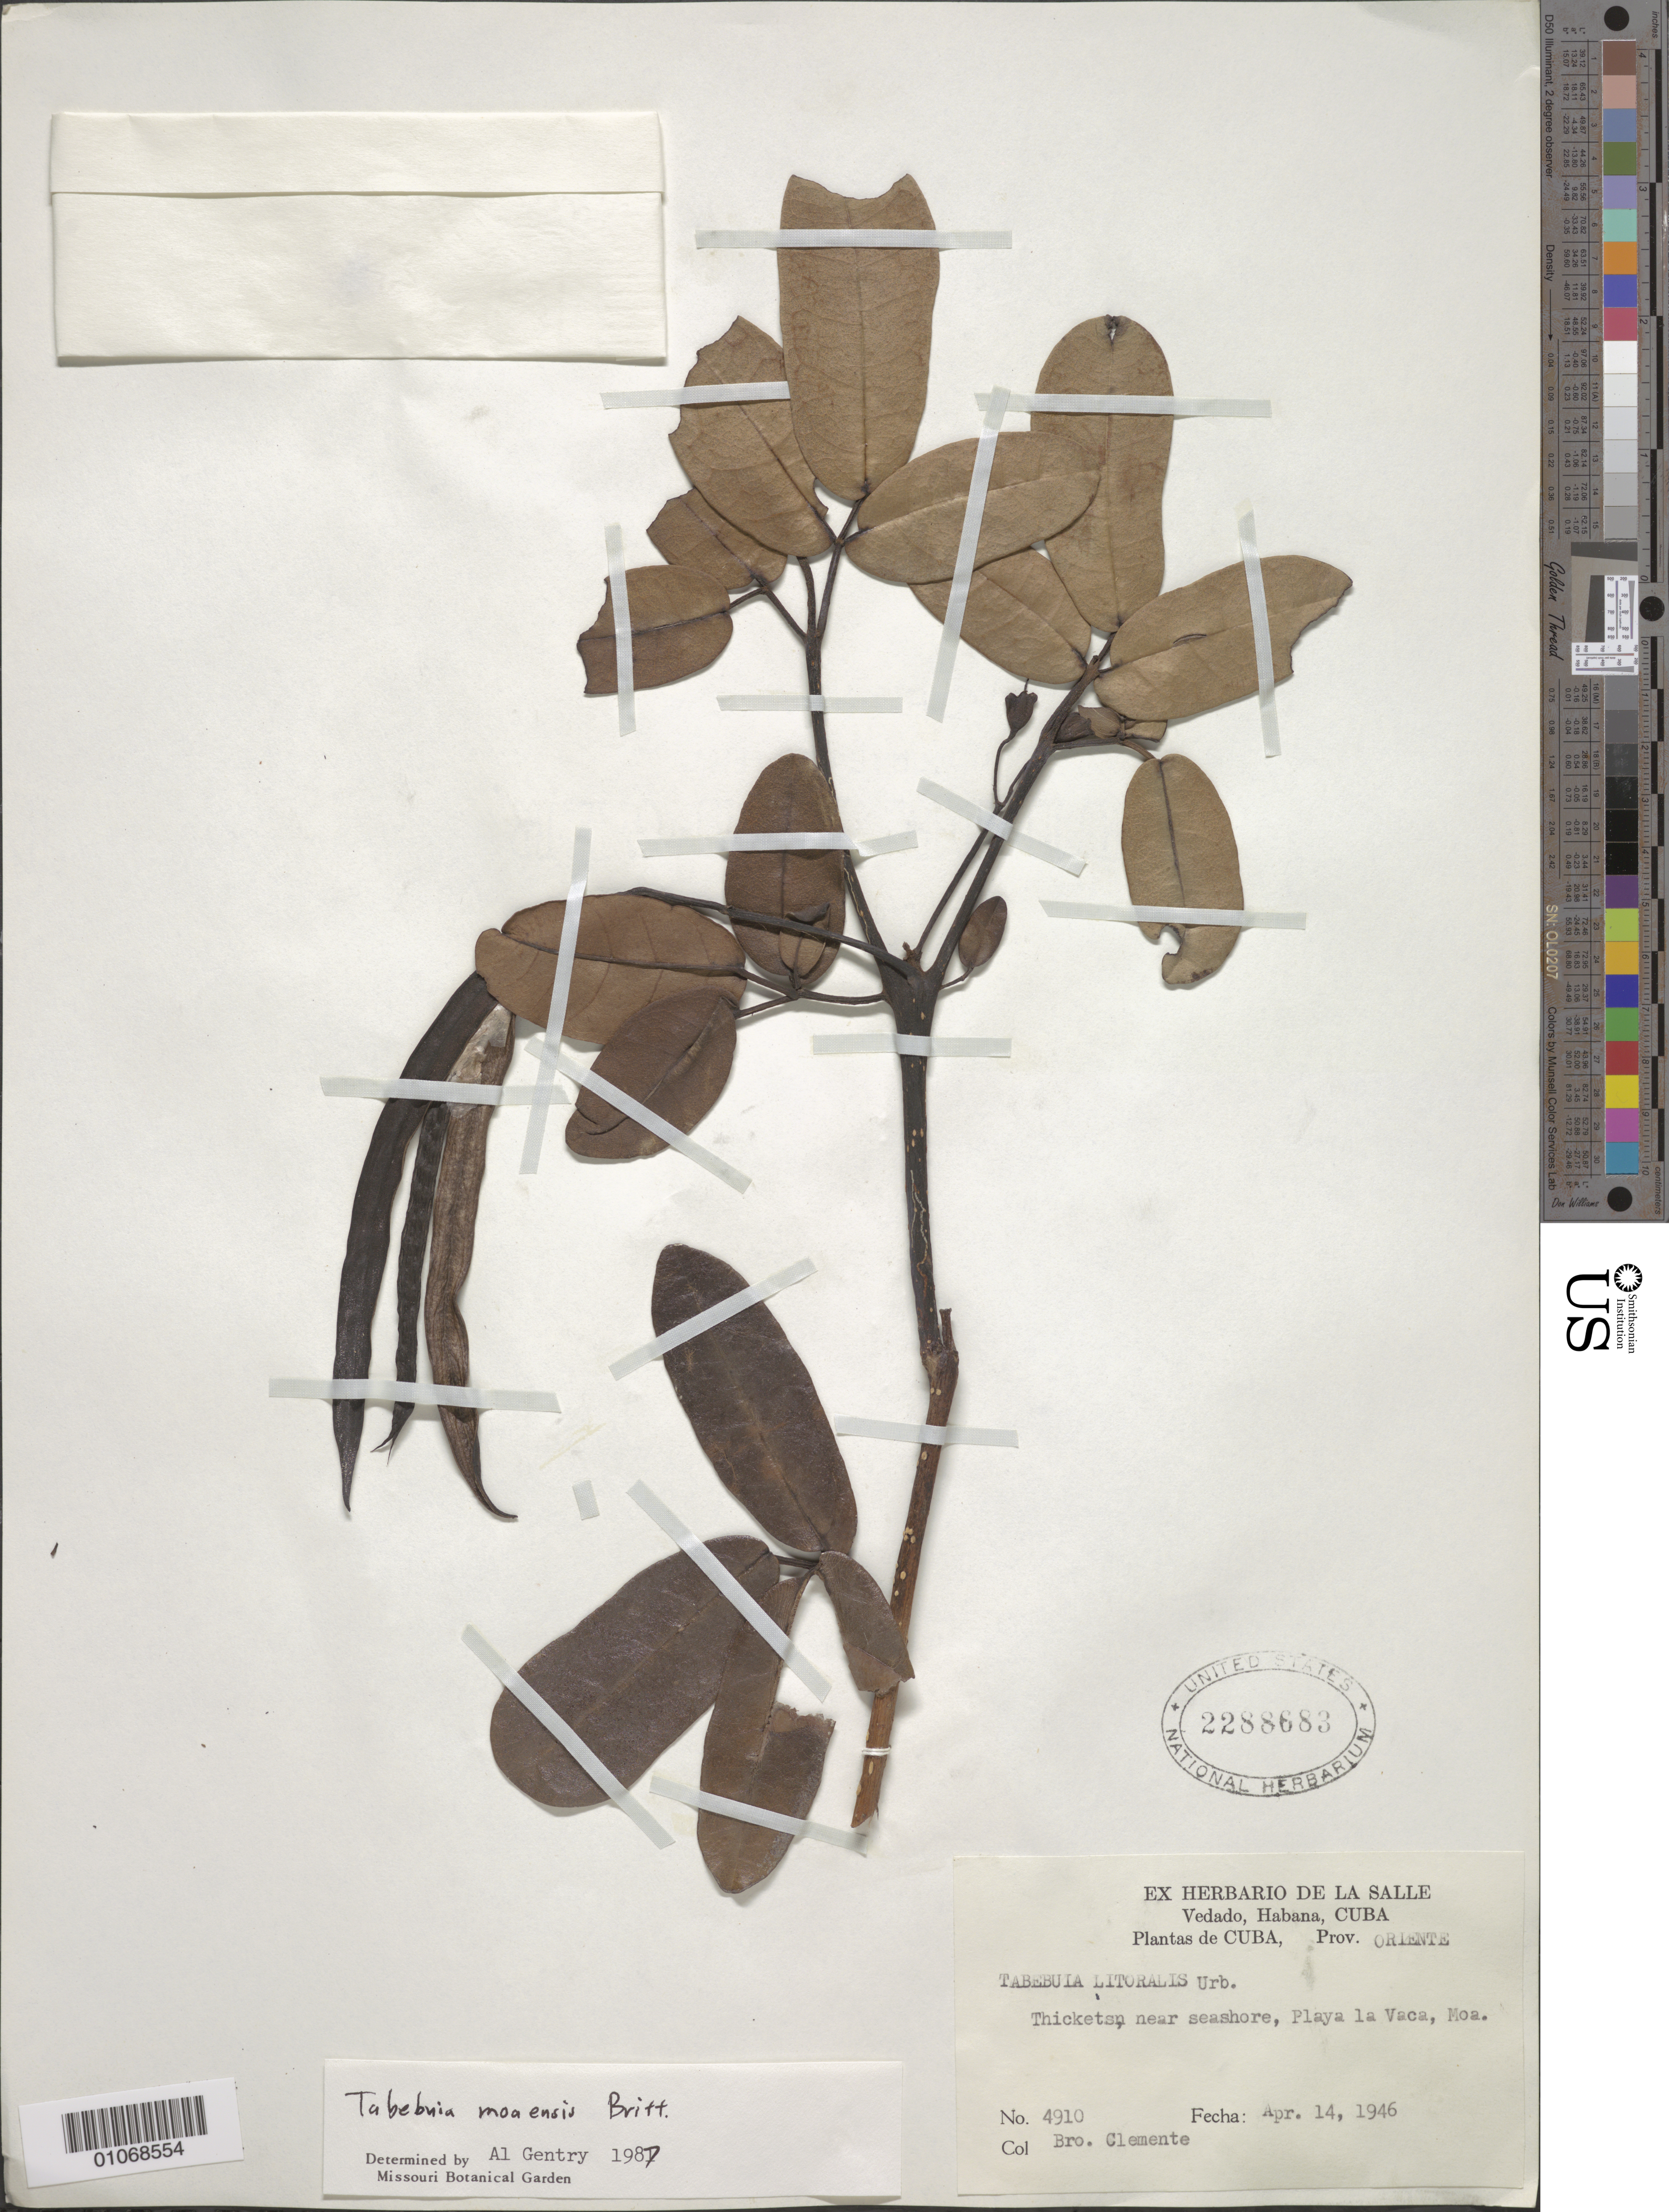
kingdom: Plantae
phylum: Tracheophyta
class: Magnoliopsida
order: Lamiales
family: Bignoniaceae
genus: Tabebuia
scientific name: Tabebuia moaensis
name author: Britton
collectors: Bro. Clemente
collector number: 4910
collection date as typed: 14 Apr 1946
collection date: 1946-04-14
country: Cuba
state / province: Holguín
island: Cuba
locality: Thickets near seashore, Playa la Vaca, Moa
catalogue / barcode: US 2288683